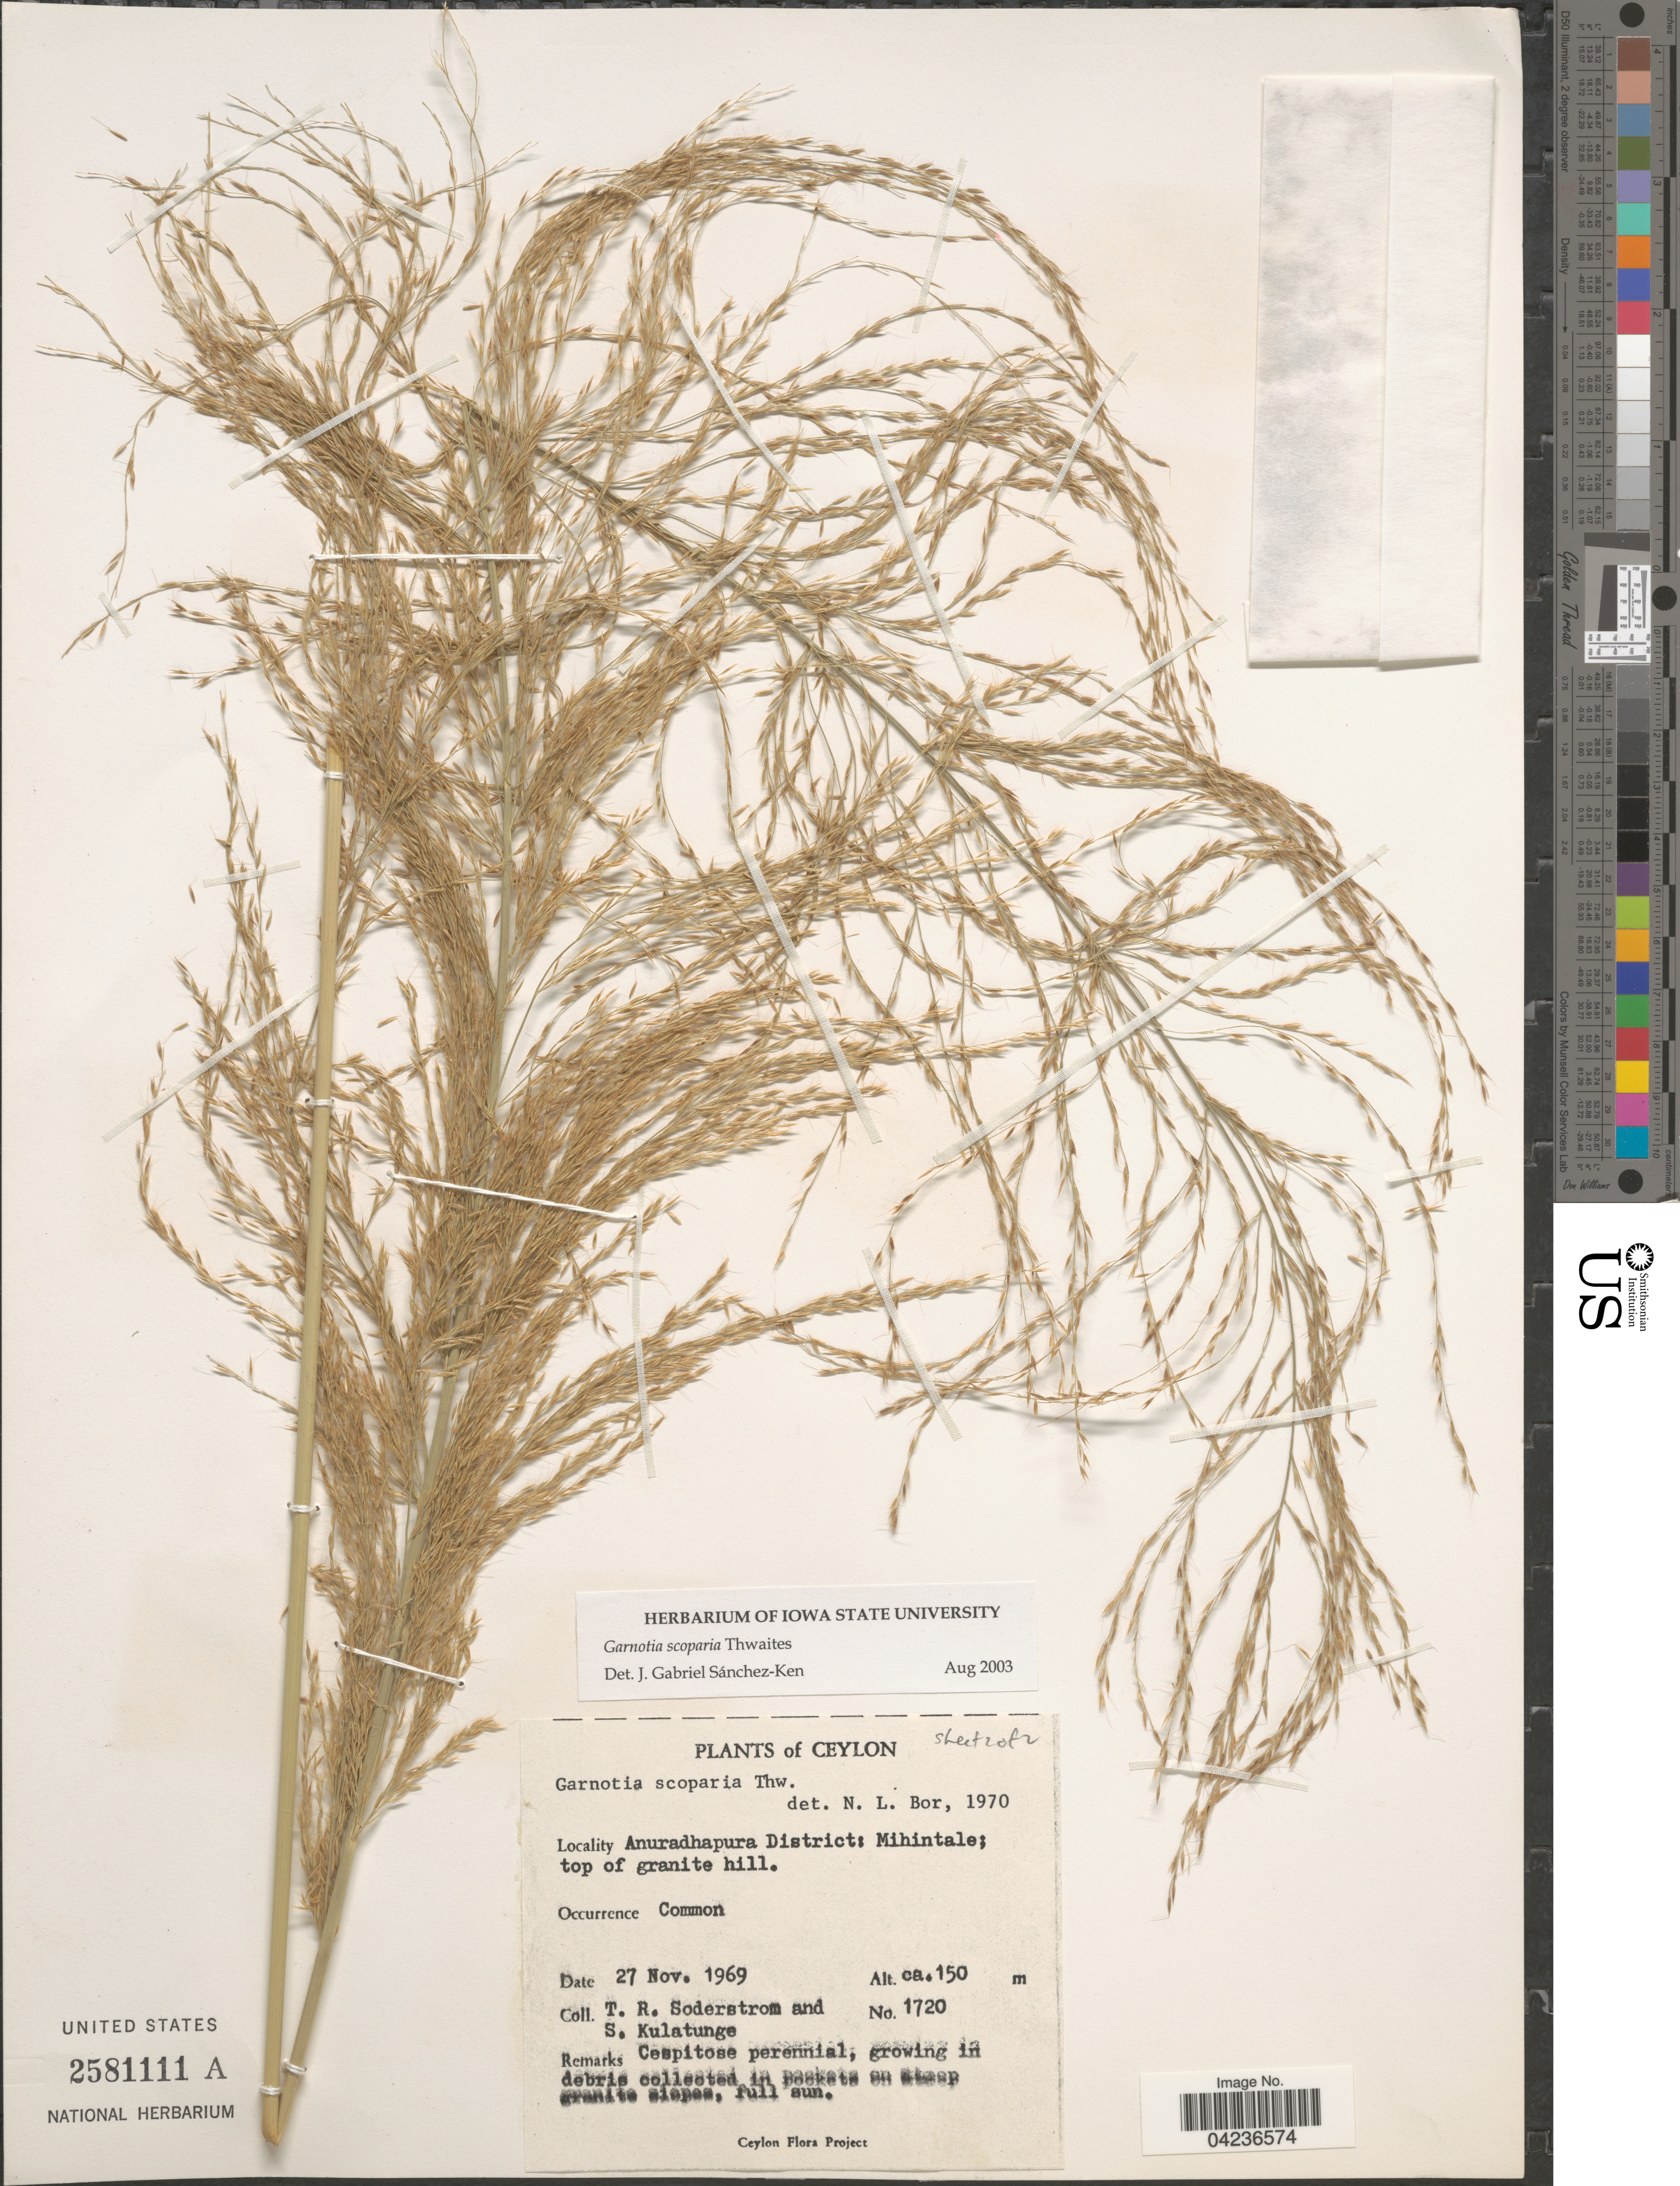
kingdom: Plantae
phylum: Tracheophyta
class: Liliopsida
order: Poales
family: Poaceae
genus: Garnotia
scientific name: Garnotia scoparia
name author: Thwaites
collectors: T. R. Soderstrom & S. Kulatunge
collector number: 1720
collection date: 1969-11-27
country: Sri Lanka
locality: Ceylon. Anuradhapura District: Mihintale; top of granite hill.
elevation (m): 150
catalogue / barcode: US 2581111A